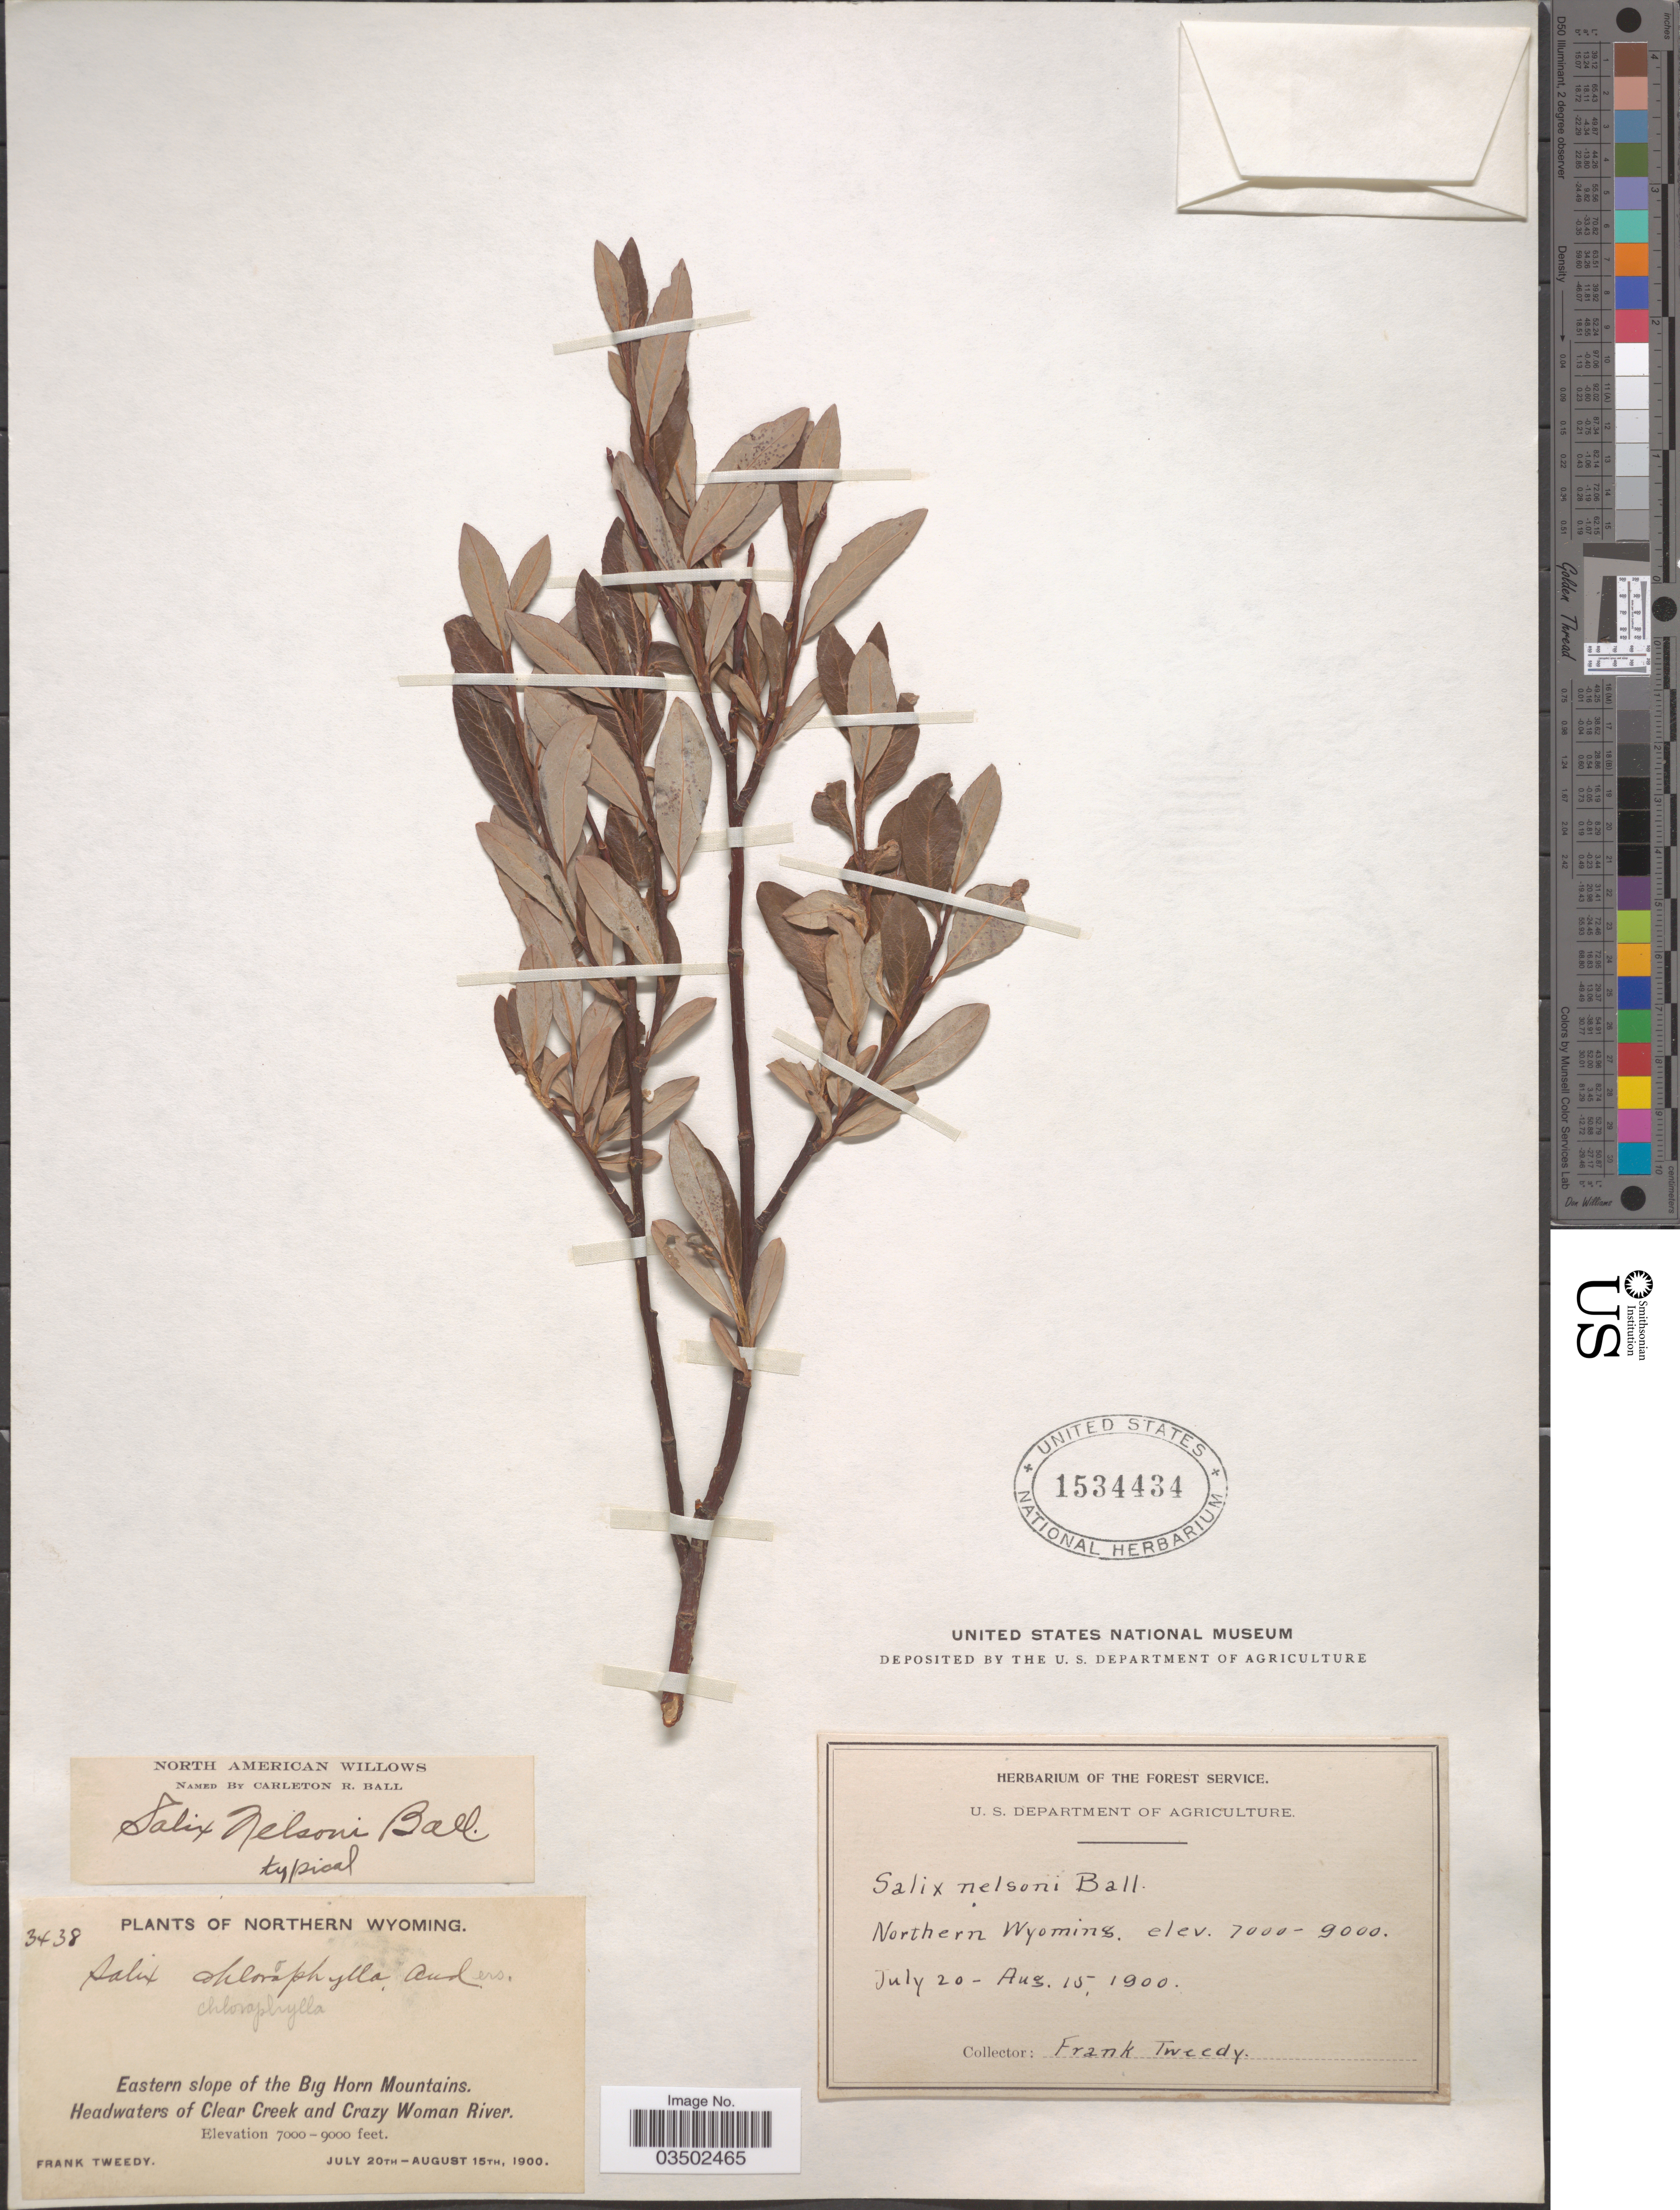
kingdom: Plantae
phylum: Tracheophyta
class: Magnoliopsida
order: Malpighiales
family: Salicaceae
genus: Salix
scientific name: Salix planifolia var. nelsonii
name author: (C.R. Ball) C.R. Ball ex E.C. Sm. bis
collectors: F. Tweedy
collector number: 3438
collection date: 1900-07-20/1900-08-15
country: United States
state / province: Wyoming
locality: Northern Wyoming. Eastern slope of the Big Horn Mountains. Headwaters of Clear Creek and Crazy Woman River.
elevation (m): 2134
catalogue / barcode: US 1534434